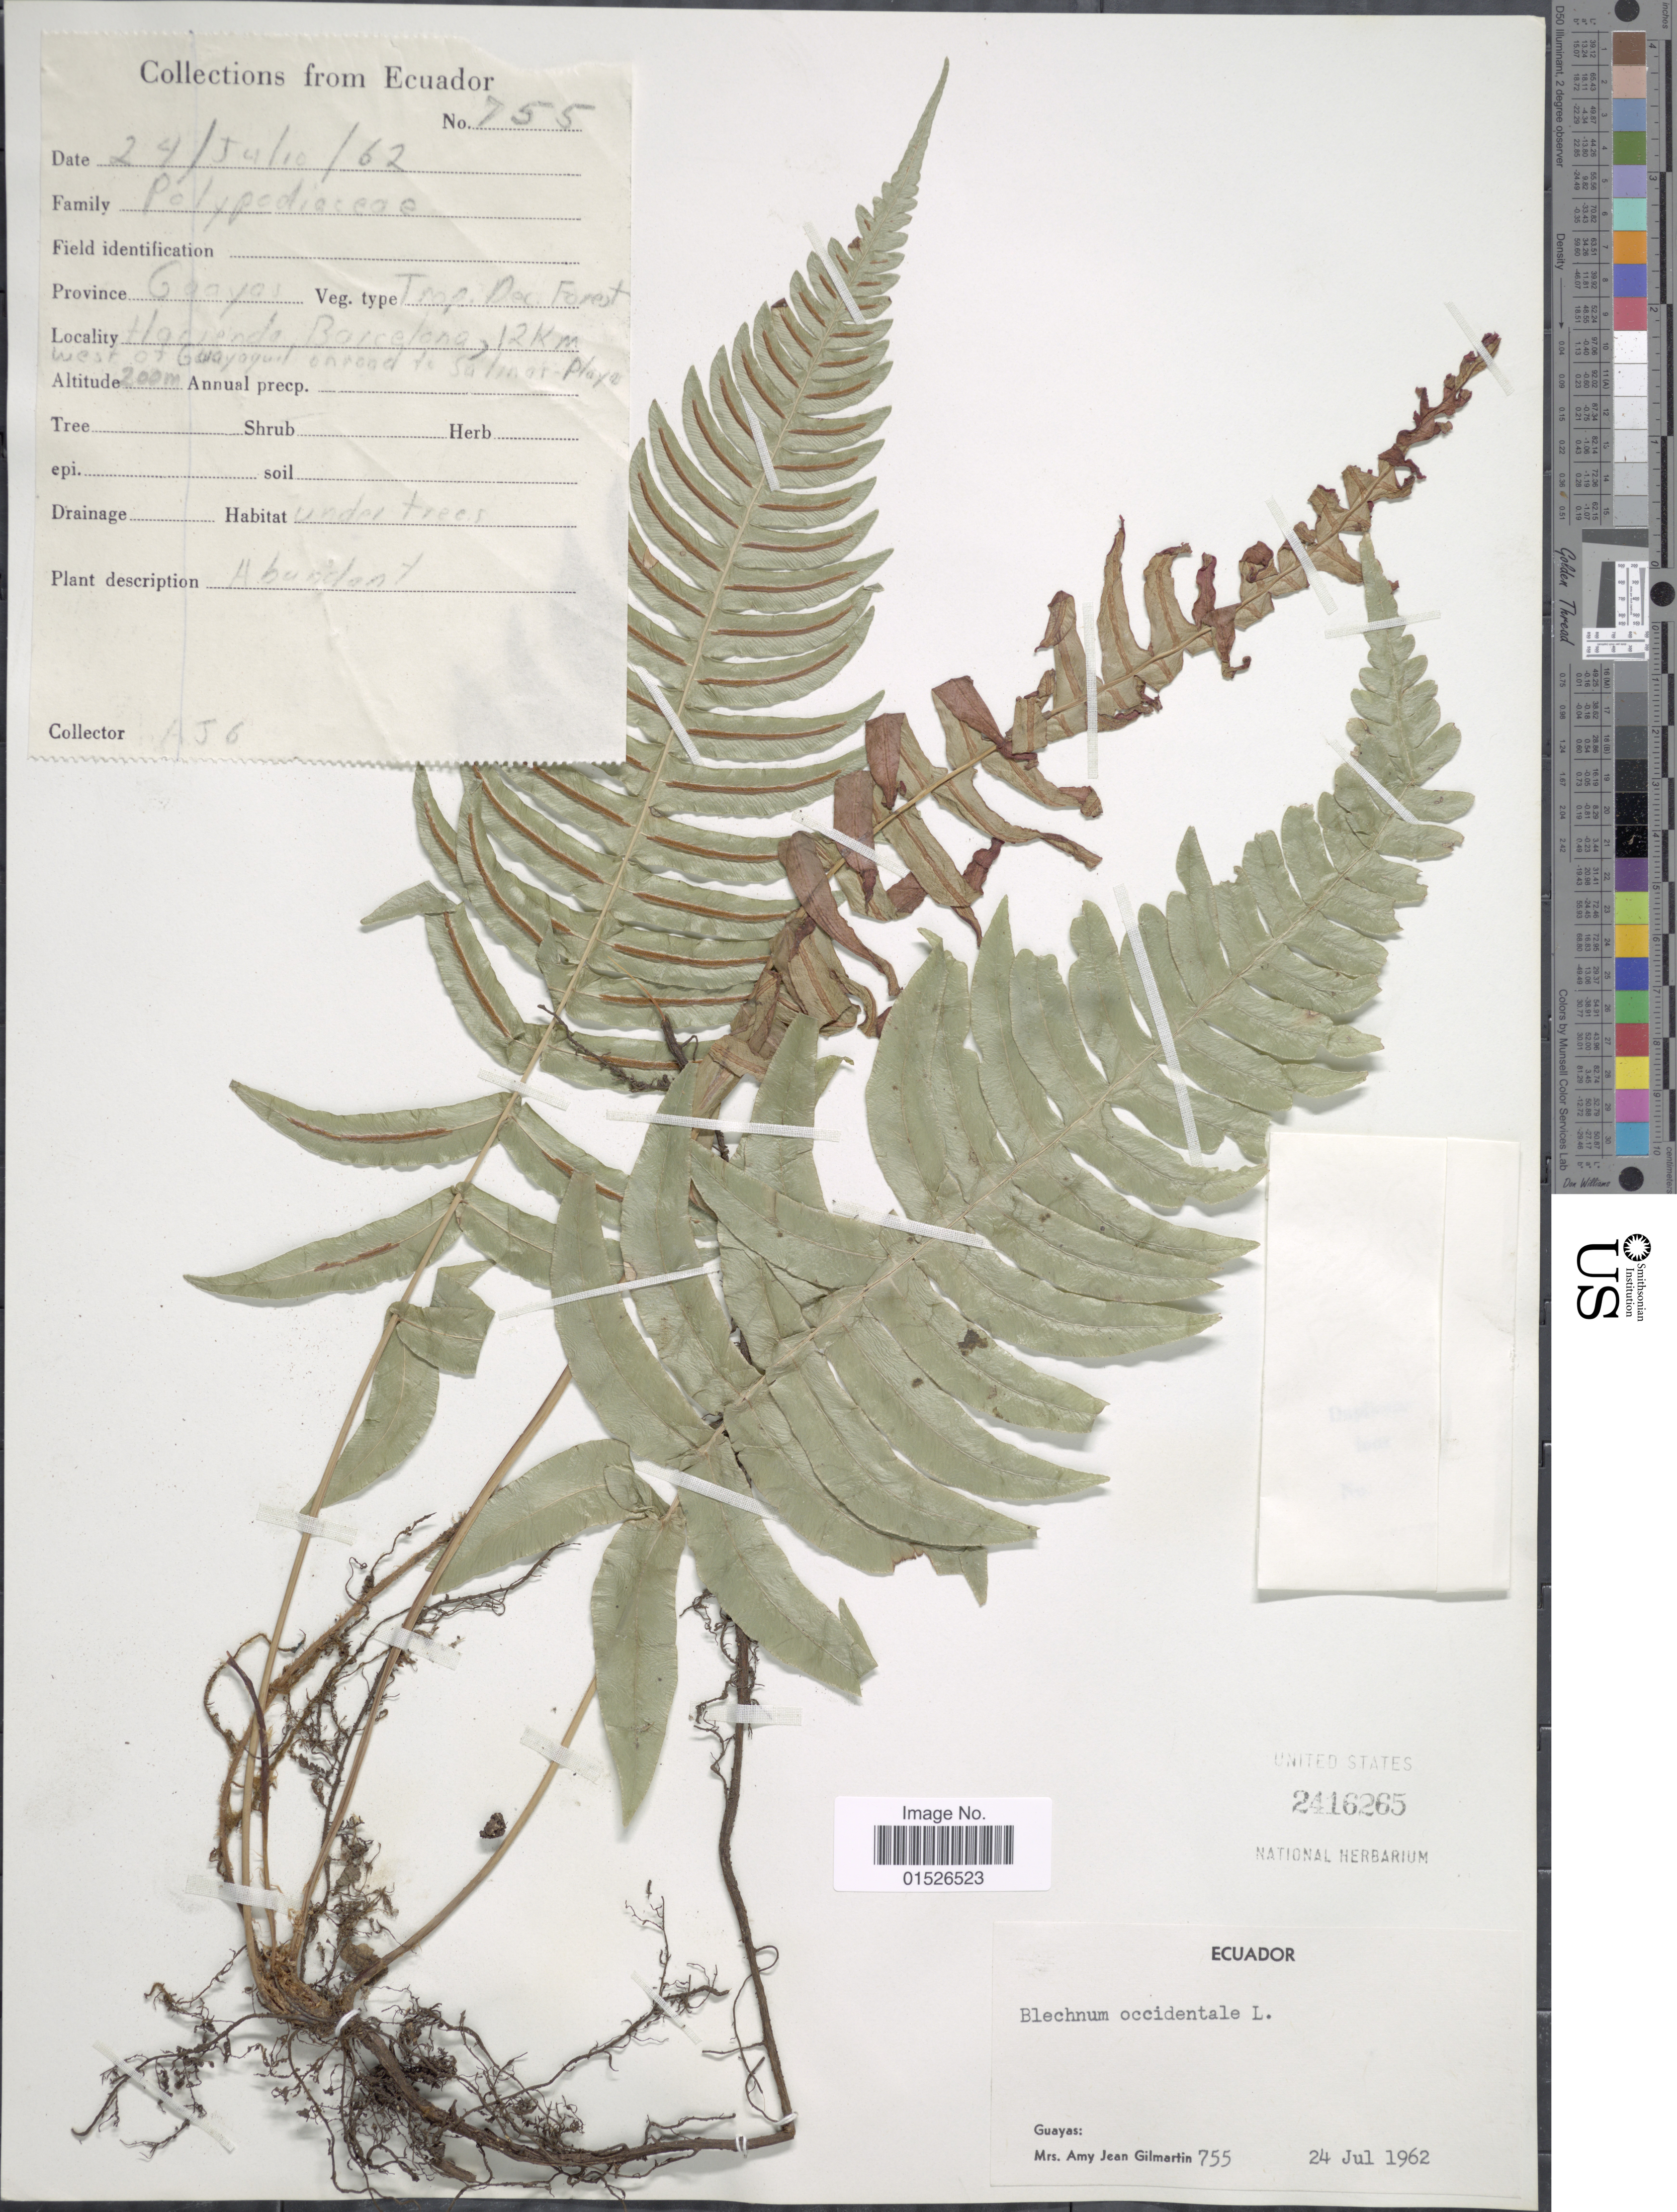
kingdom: Plantae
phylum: Tracheophyta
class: Polypodiopsida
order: Polypodiales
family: Blechnaceae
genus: Blechnum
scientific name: Blechnum occidentale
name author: L.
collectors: A. J. Gilmartin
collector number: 755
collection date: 1962-07-24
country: Ecuador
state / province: Guayas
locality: Ecuador, Guayas. Hacienda Barcelona, 12 km west of Guayaquil on road to Salinas- Playa.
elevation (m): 200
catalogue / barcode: US 2416265